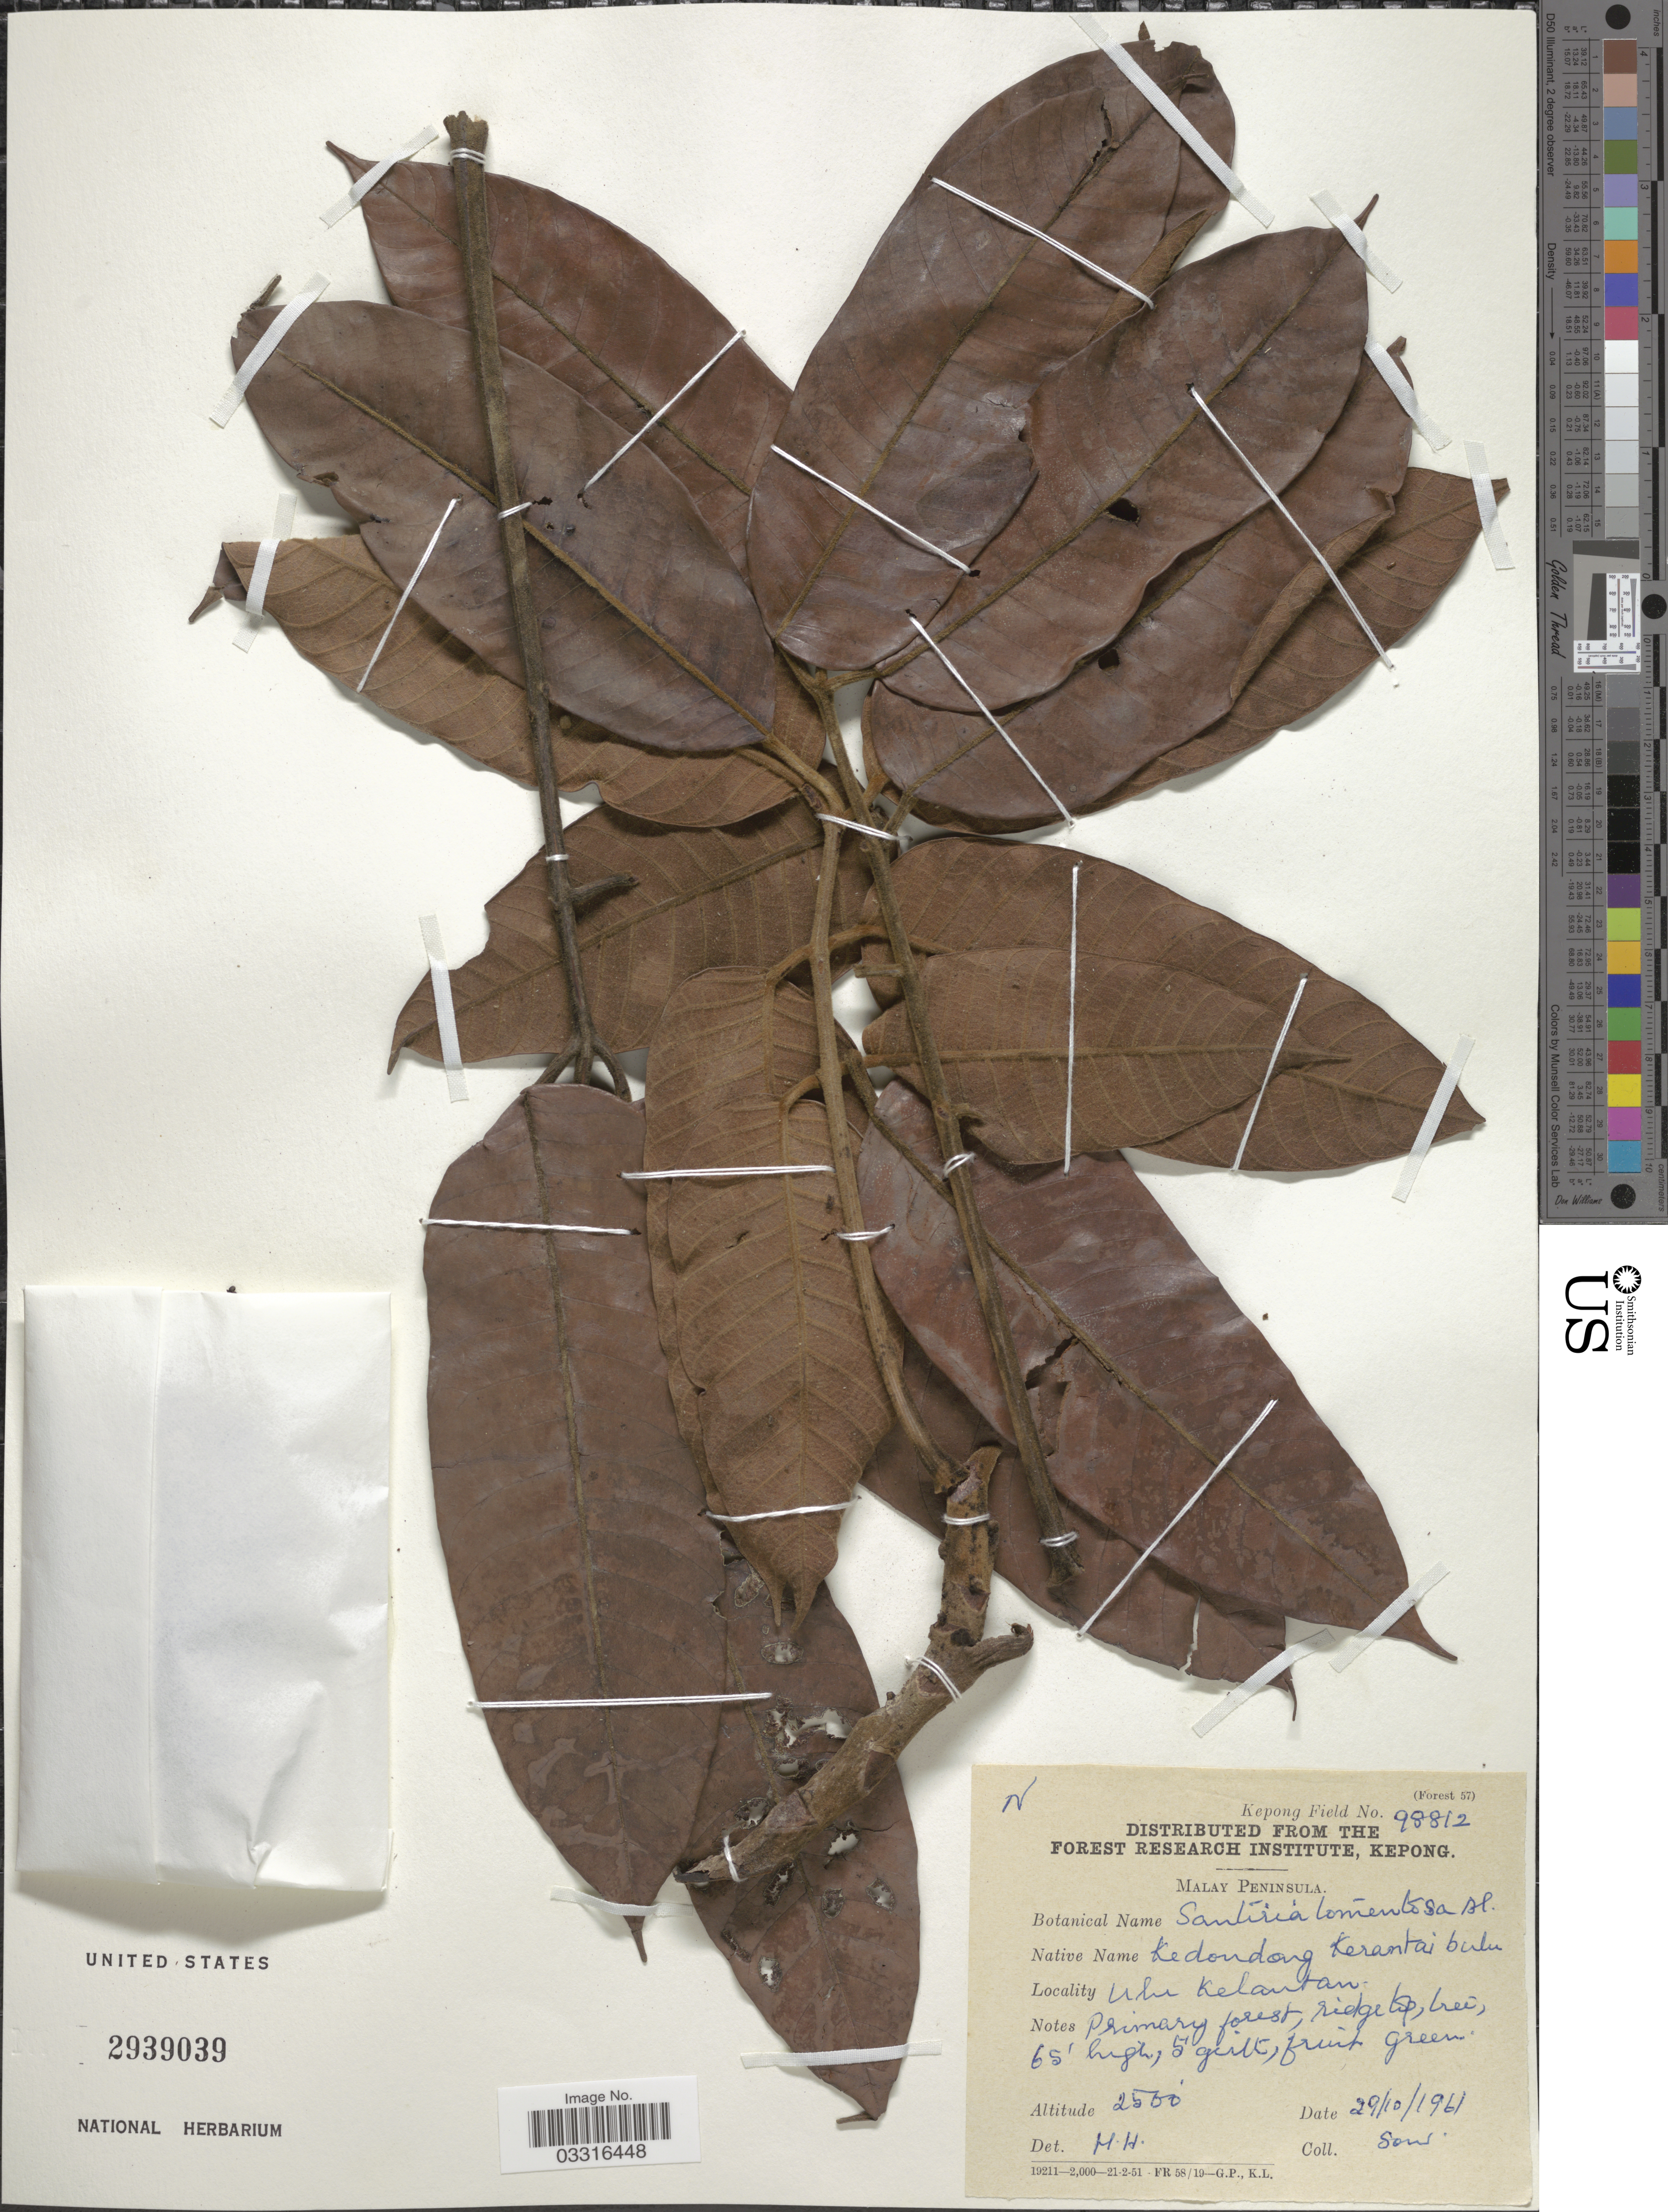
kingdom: Plantae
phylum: Tracheophyta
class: Magnoliopsida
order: Sapindales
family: Burseraceae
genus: Santiria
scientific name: Santiria tomentosa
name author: Blume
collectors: Sons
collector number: Kepong Field 98812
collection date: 1961-10-29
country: Malaysia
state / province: Kelantan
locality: Malay Peninsula, Ulu Kelantan.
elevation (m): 762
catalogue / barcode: US 2939039